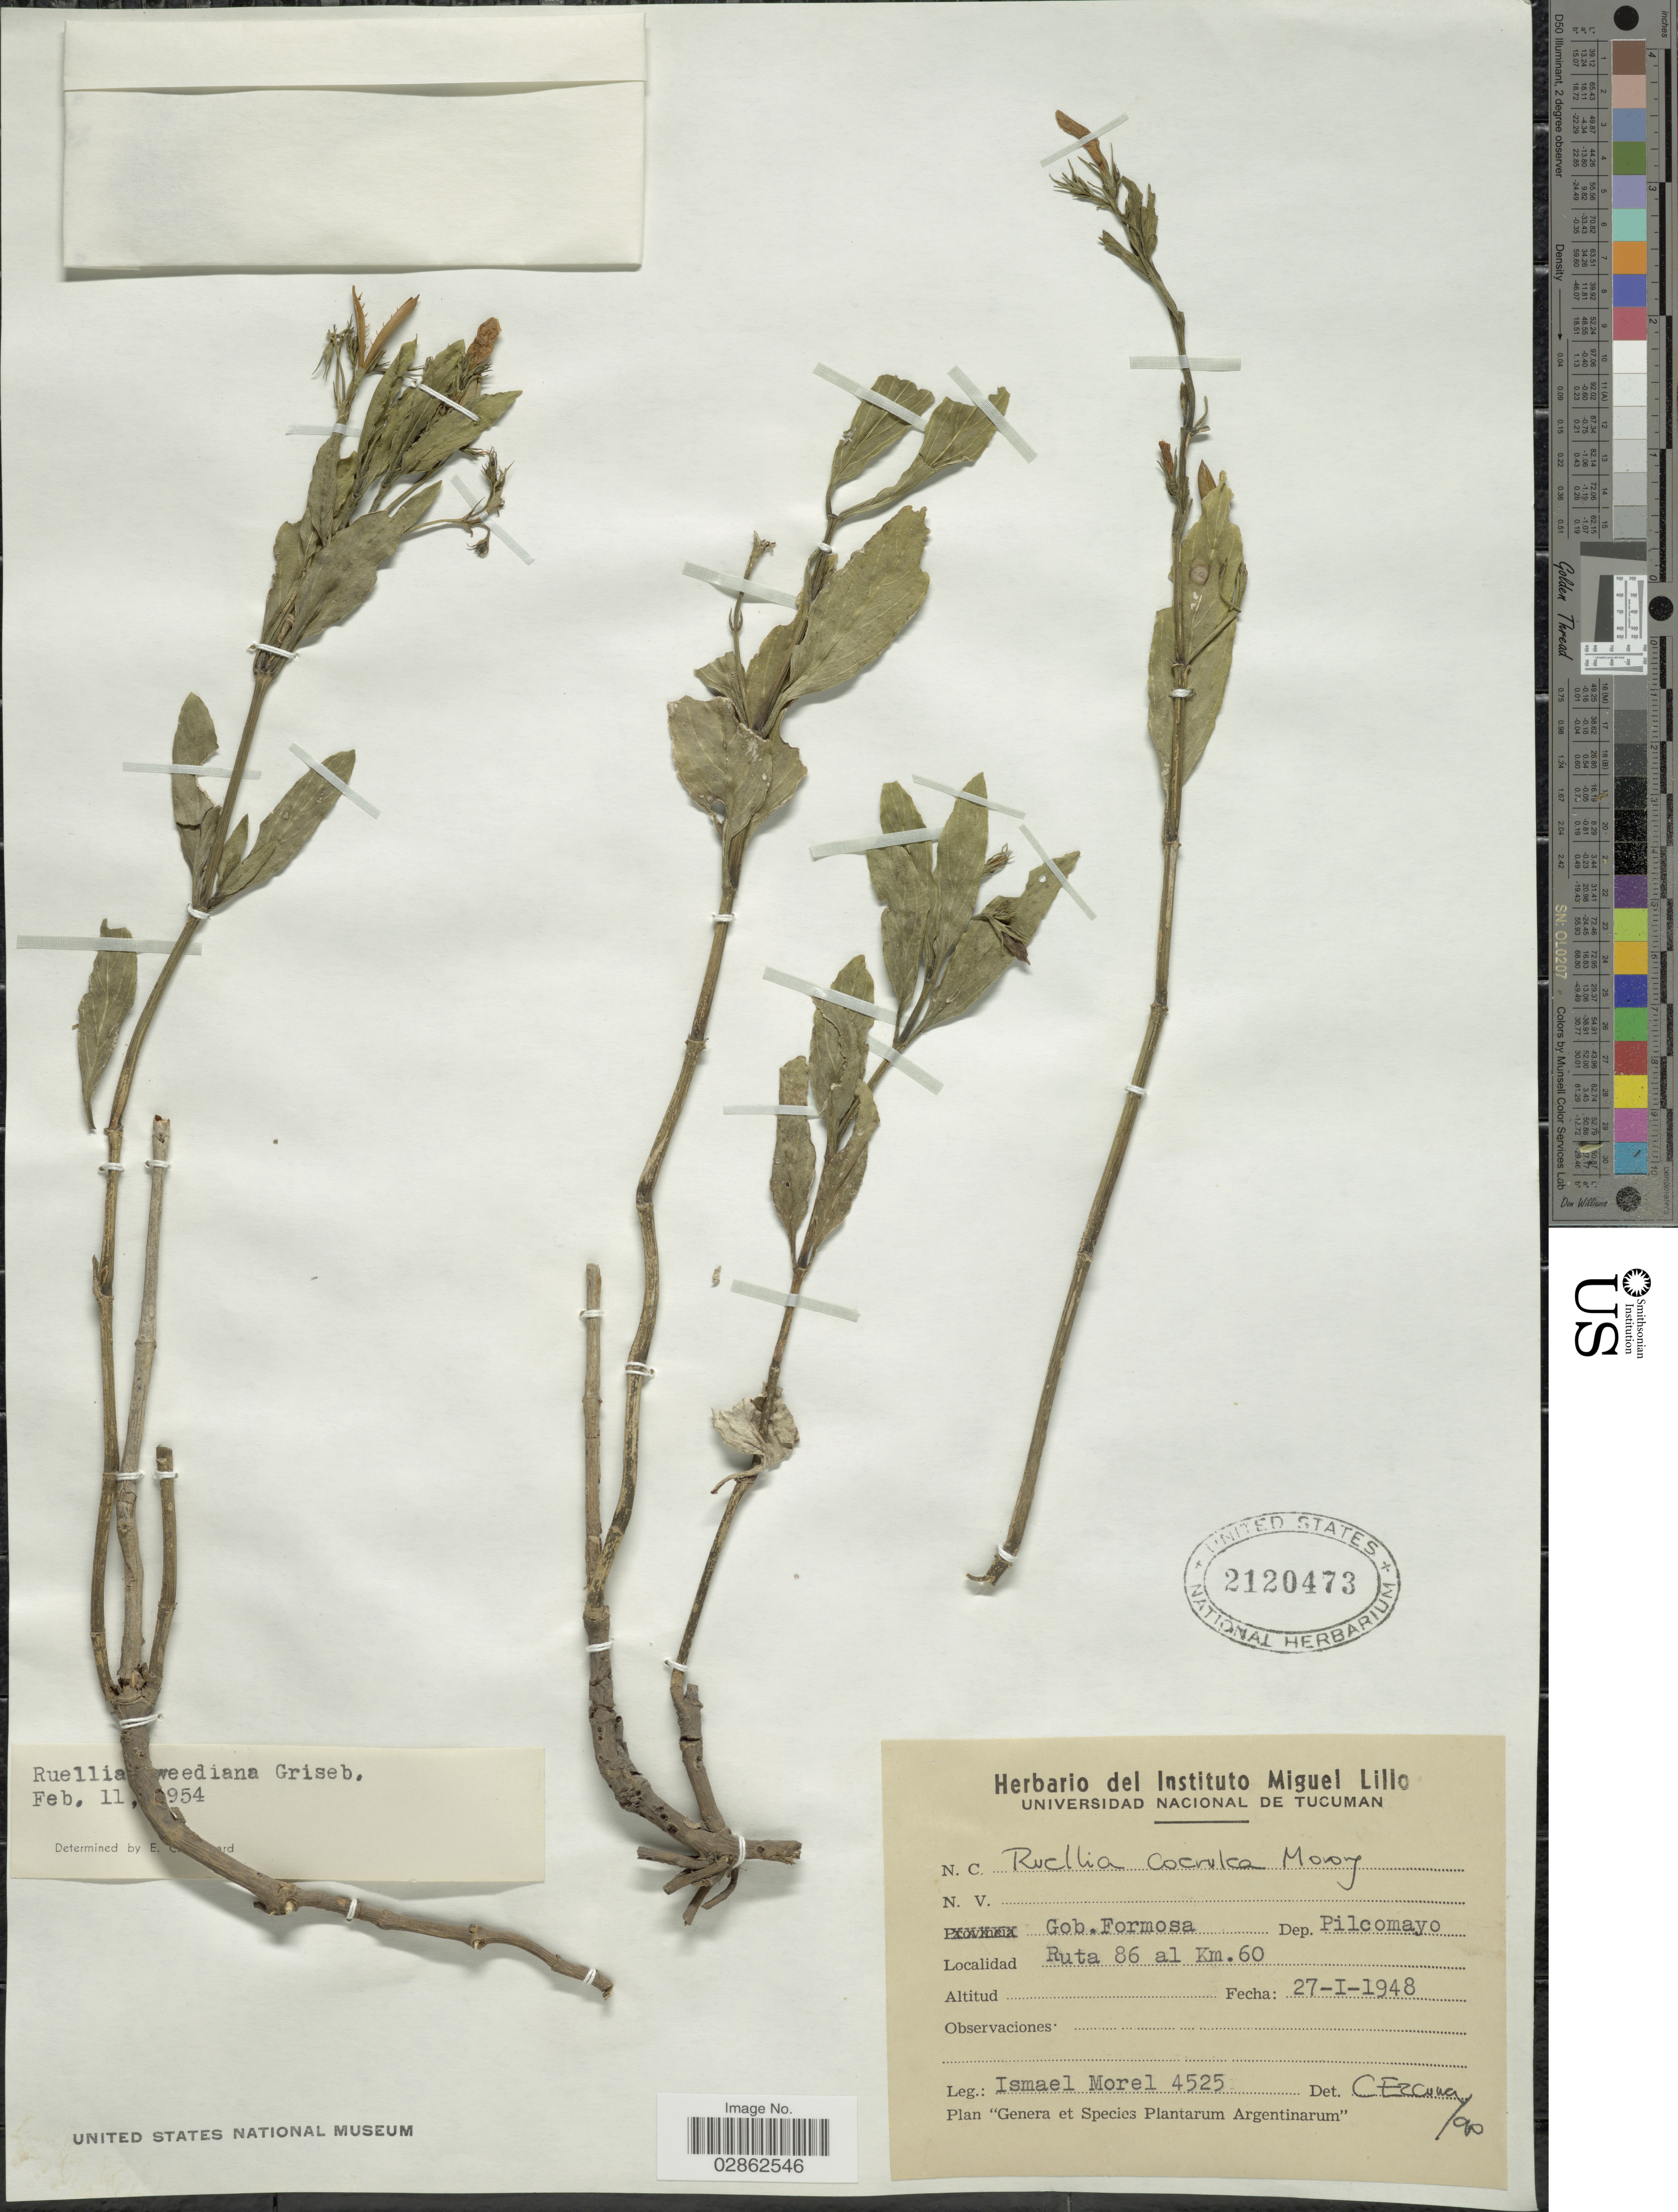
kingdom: Plantae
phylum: Tracheophyta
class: Magnoliopsida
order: Lamiales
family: Acanthaceae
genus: Ruellia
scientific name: Ruellia coerulea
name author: Morong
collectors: I. Morel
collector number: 4525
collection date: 1948-01-27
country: Argentina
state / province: Formosa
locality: Gob. Formosa. Dep. Pilcomayo. Ruta 86 al Km. 60.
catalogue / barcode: US 2120473